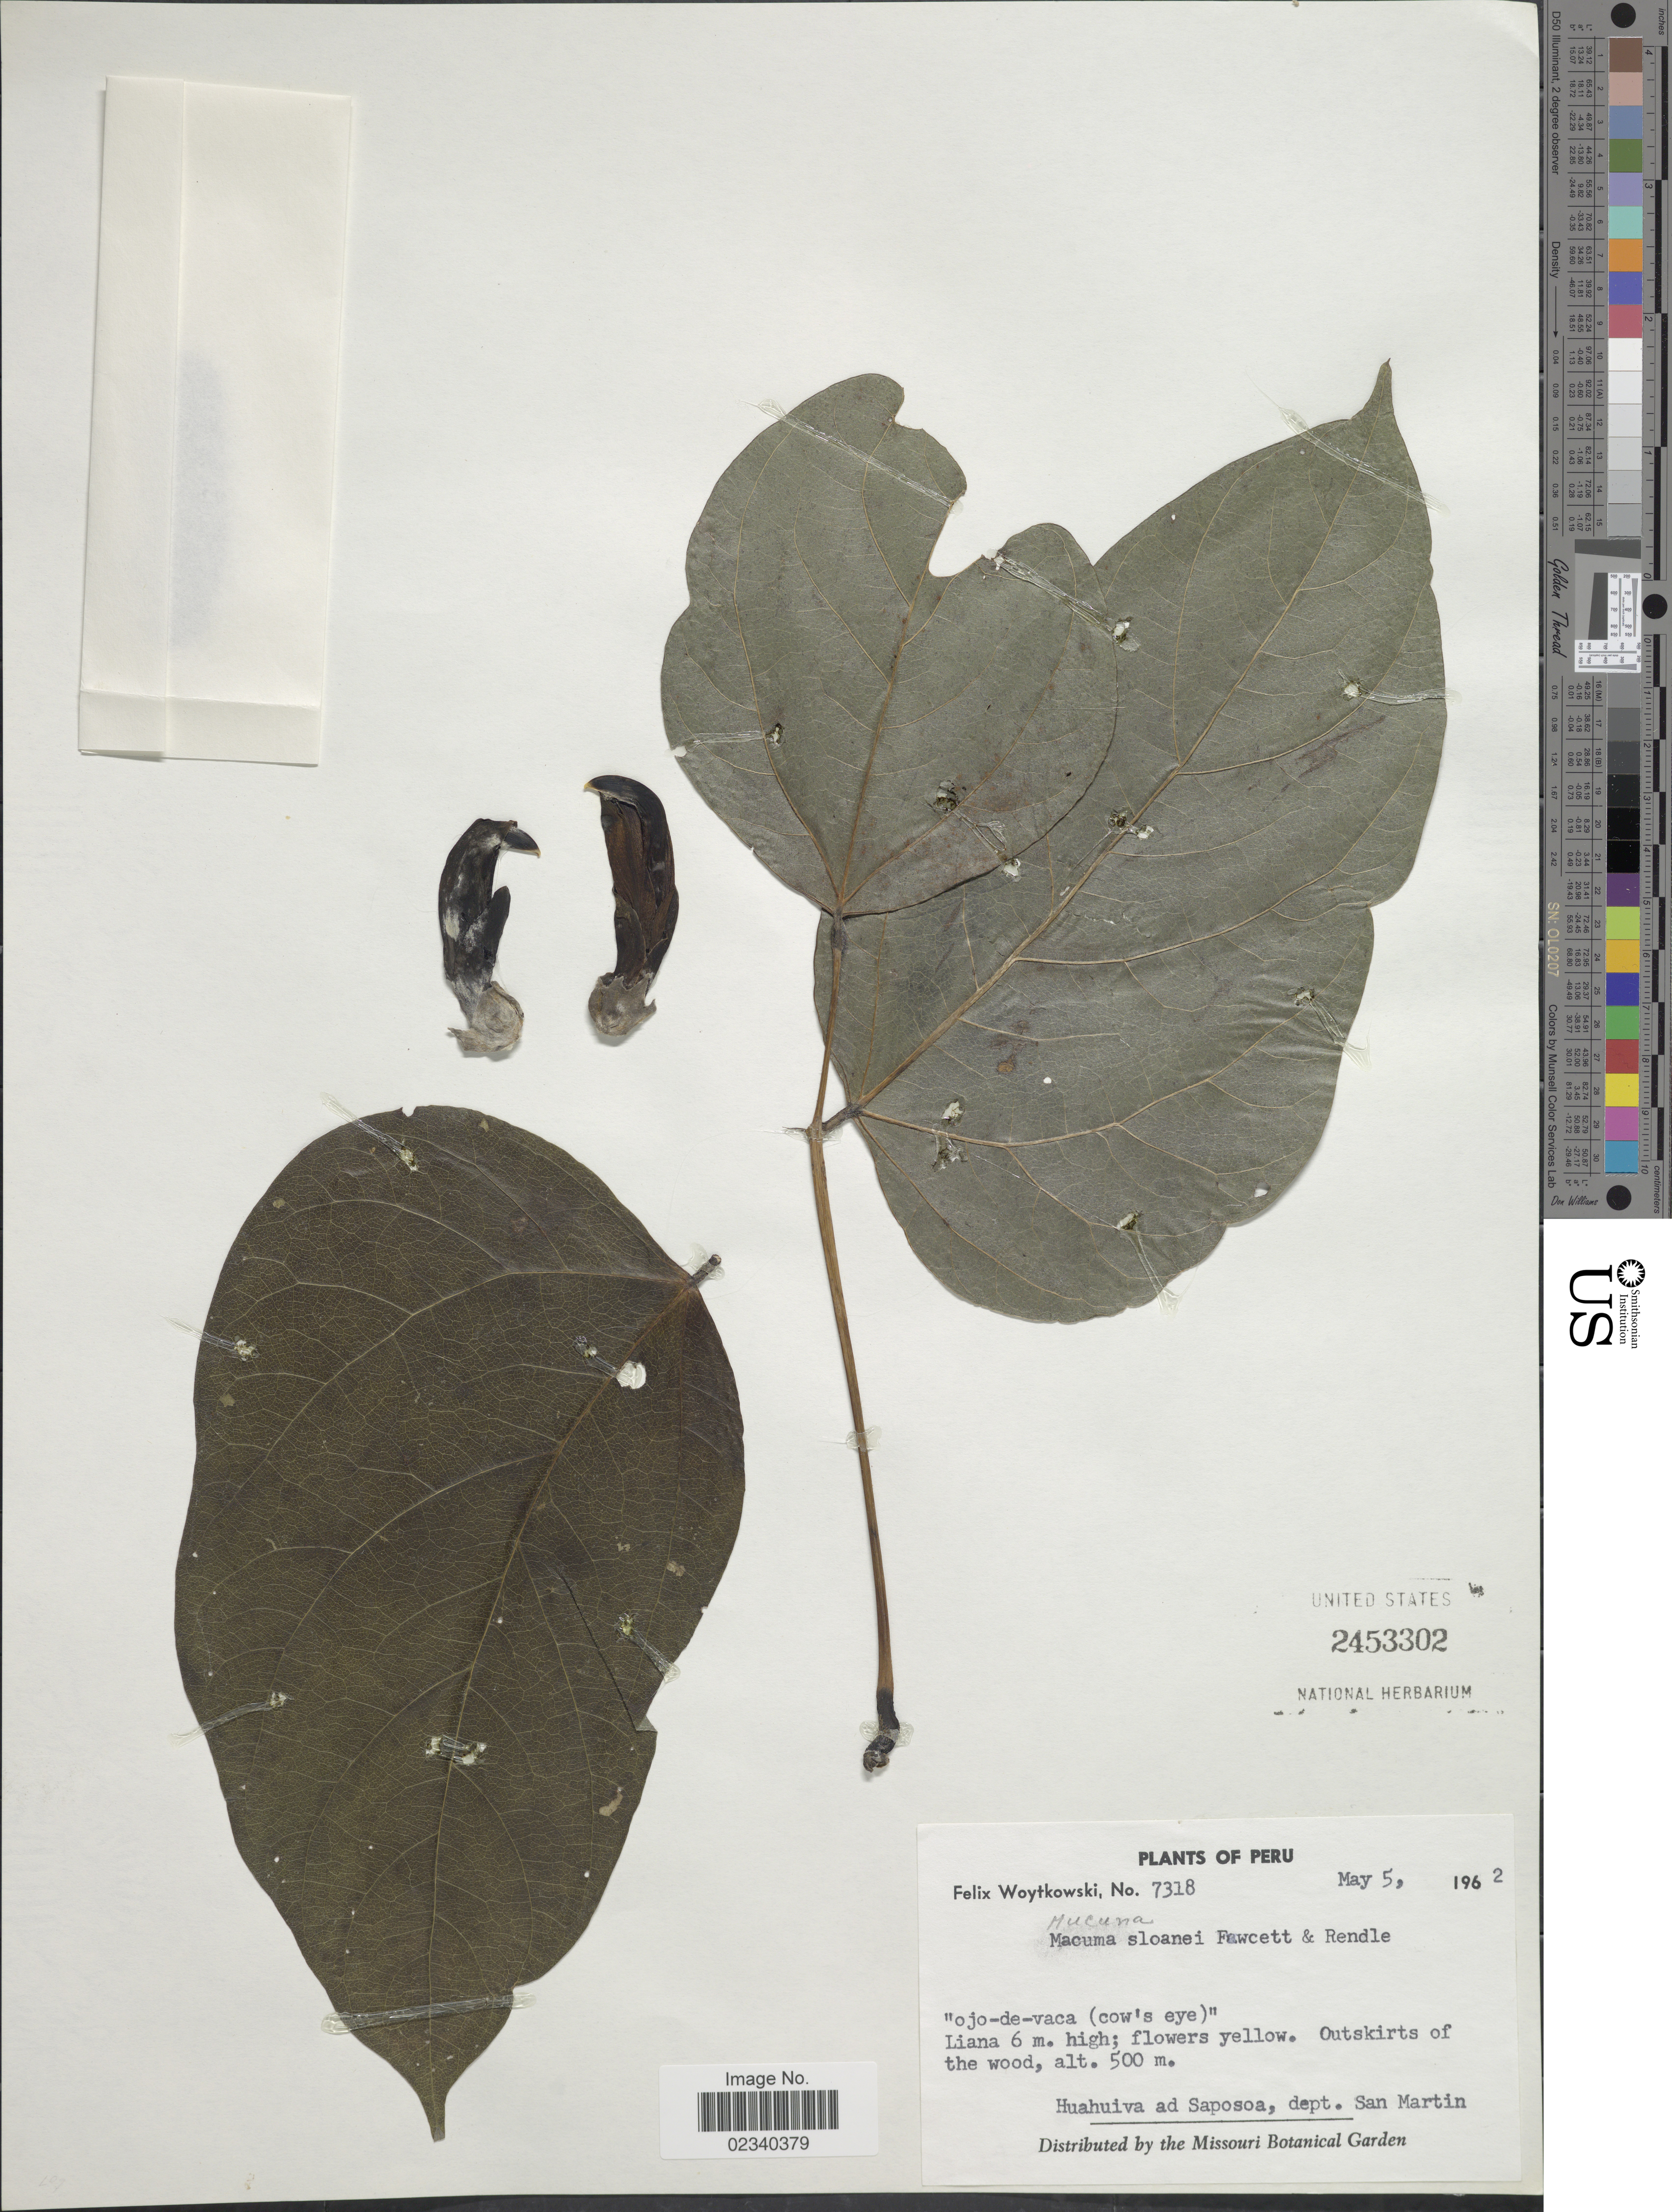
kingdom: Plantae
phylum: Tracheophyta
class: Magnoliopsida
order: Fabales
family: Fabaceae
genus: Mucuna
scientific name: Mucuna sloanei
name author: Fawc. & Rendle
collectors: F. Woytkowski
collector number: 7318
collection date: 1962-05-05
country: Peru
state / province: San Martín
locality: Huahuiva ad Saposoa, dept. San Martin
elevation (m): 500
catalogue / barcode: US 2453302